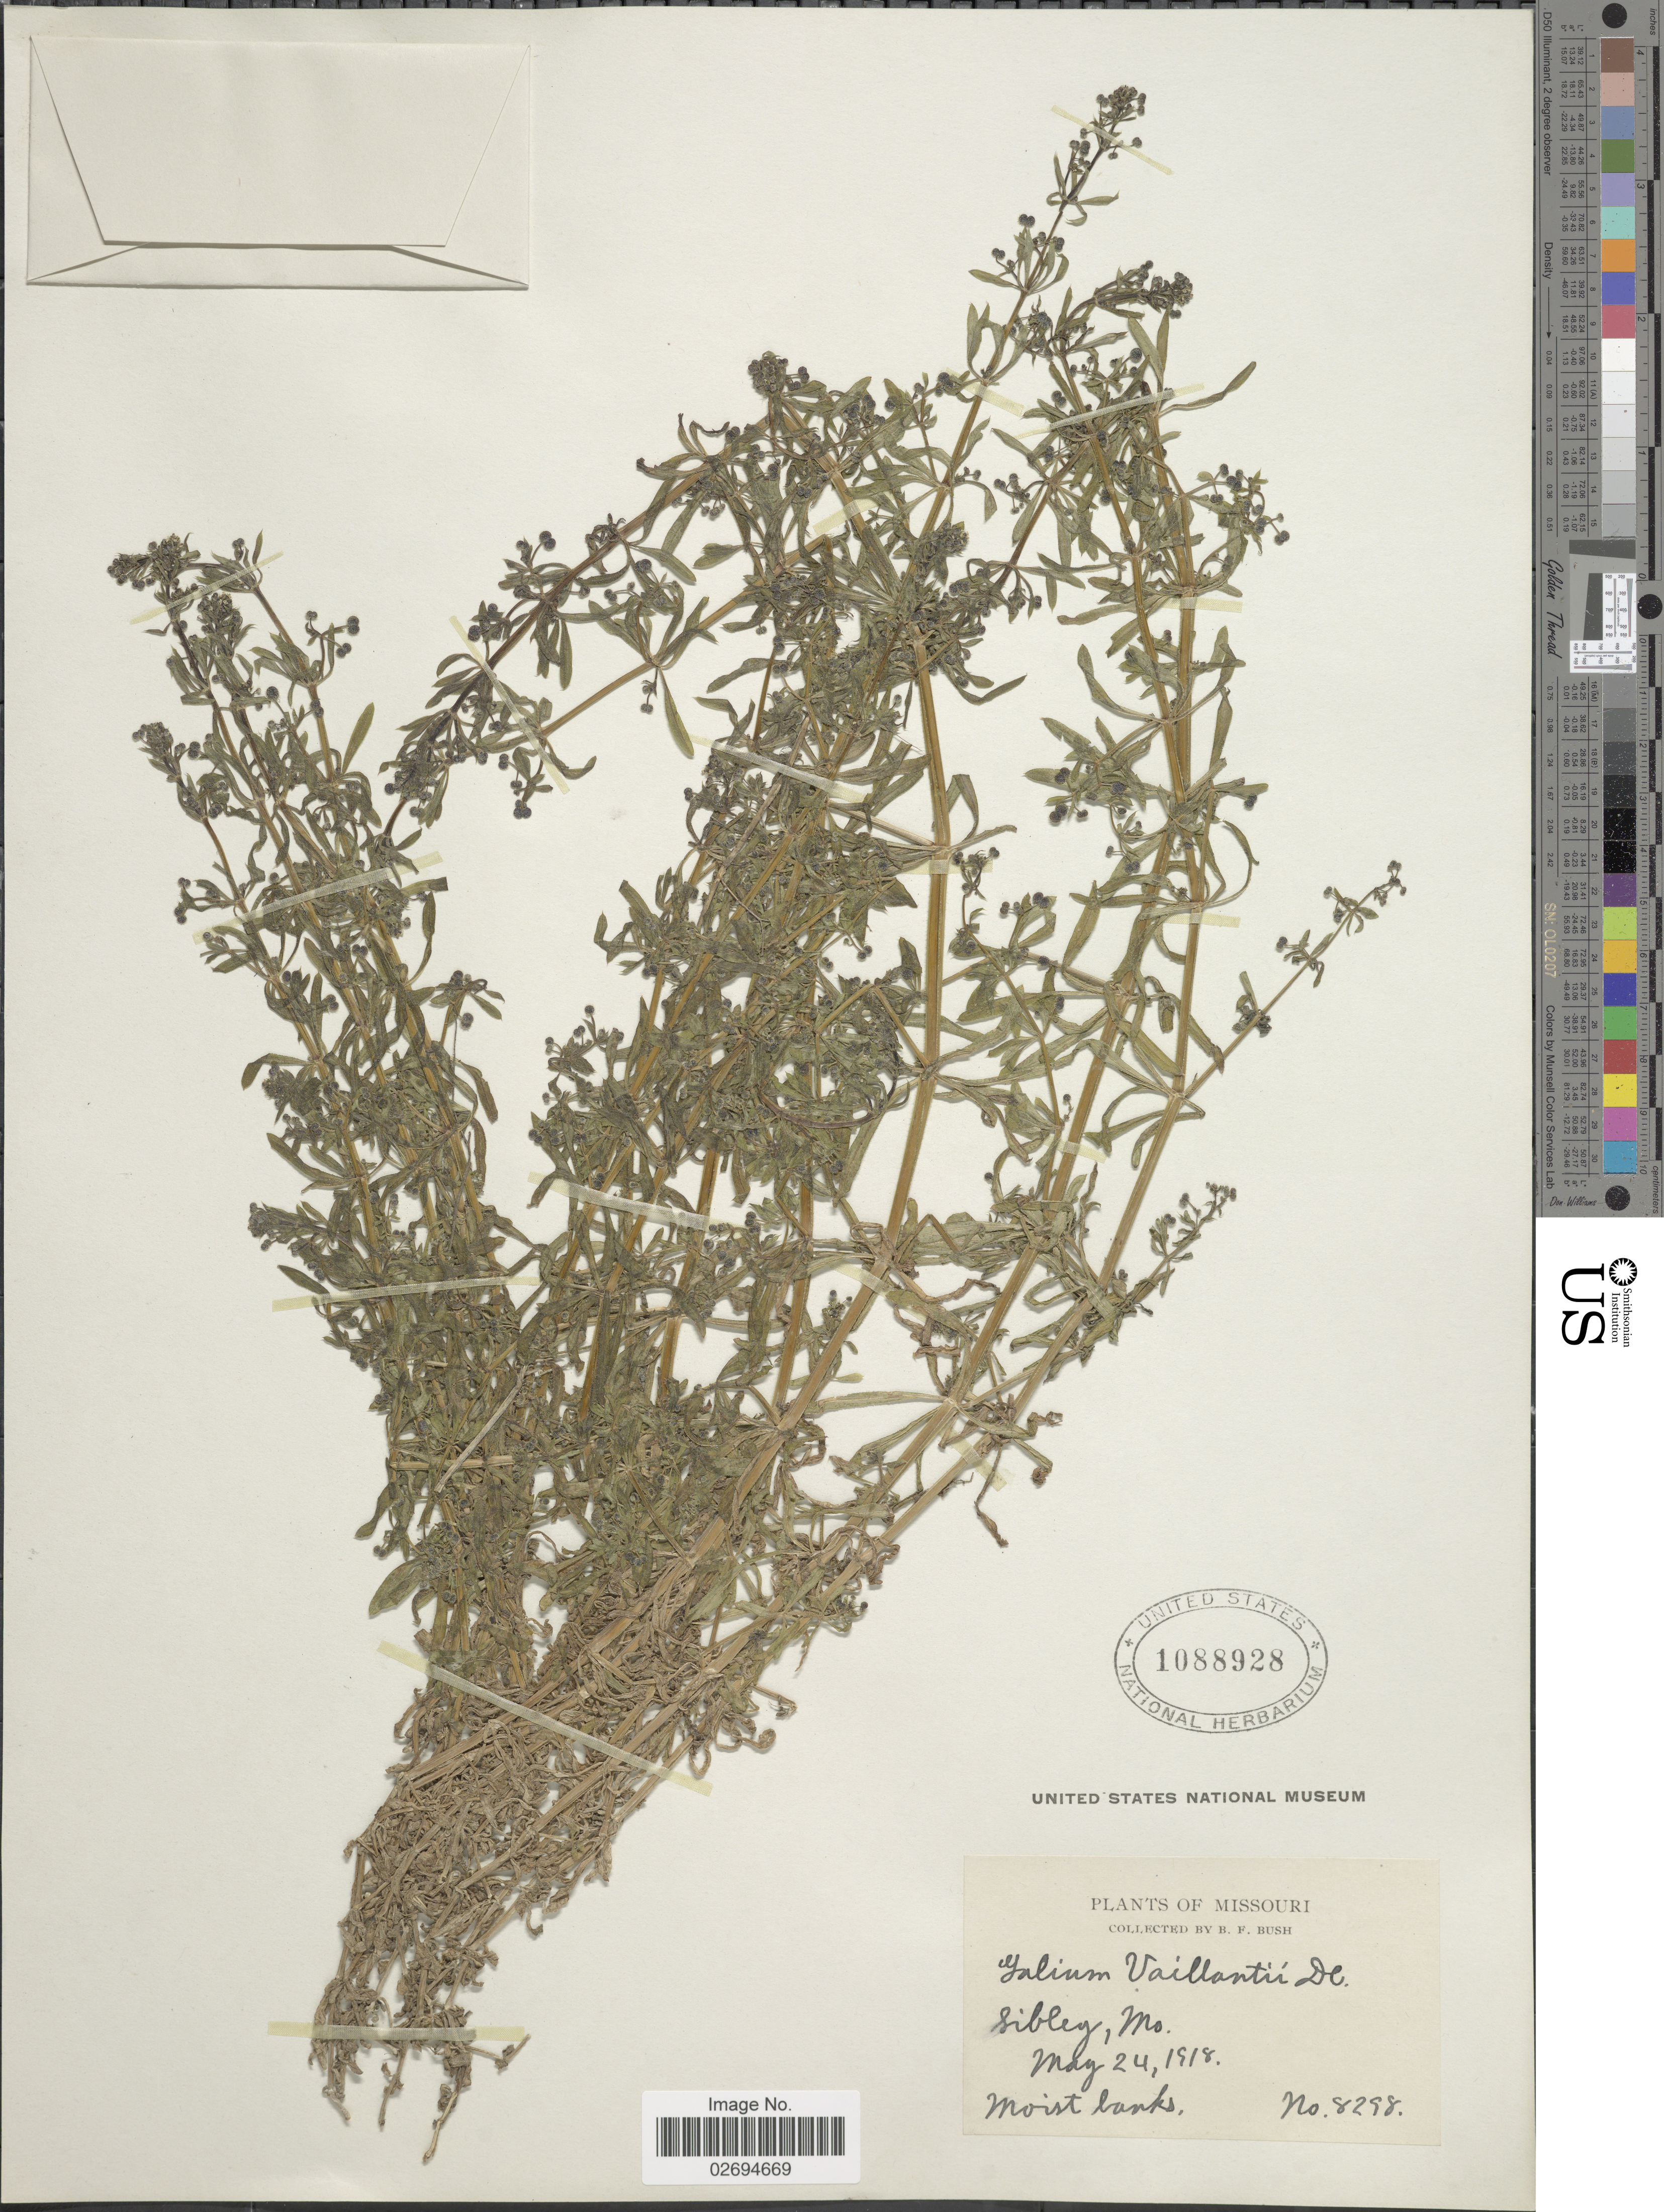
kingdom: Plantae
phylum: Tracheophyta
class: Magnoliopsida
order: Gentianales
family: Rubiaceae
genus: Galium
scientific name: Galium vaillantii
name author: DC.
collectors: B. F. Bush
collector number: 8298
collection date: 1918-05-24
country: United States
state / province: Missouri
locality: Sibley, Moist banks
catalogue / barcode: US 1088928